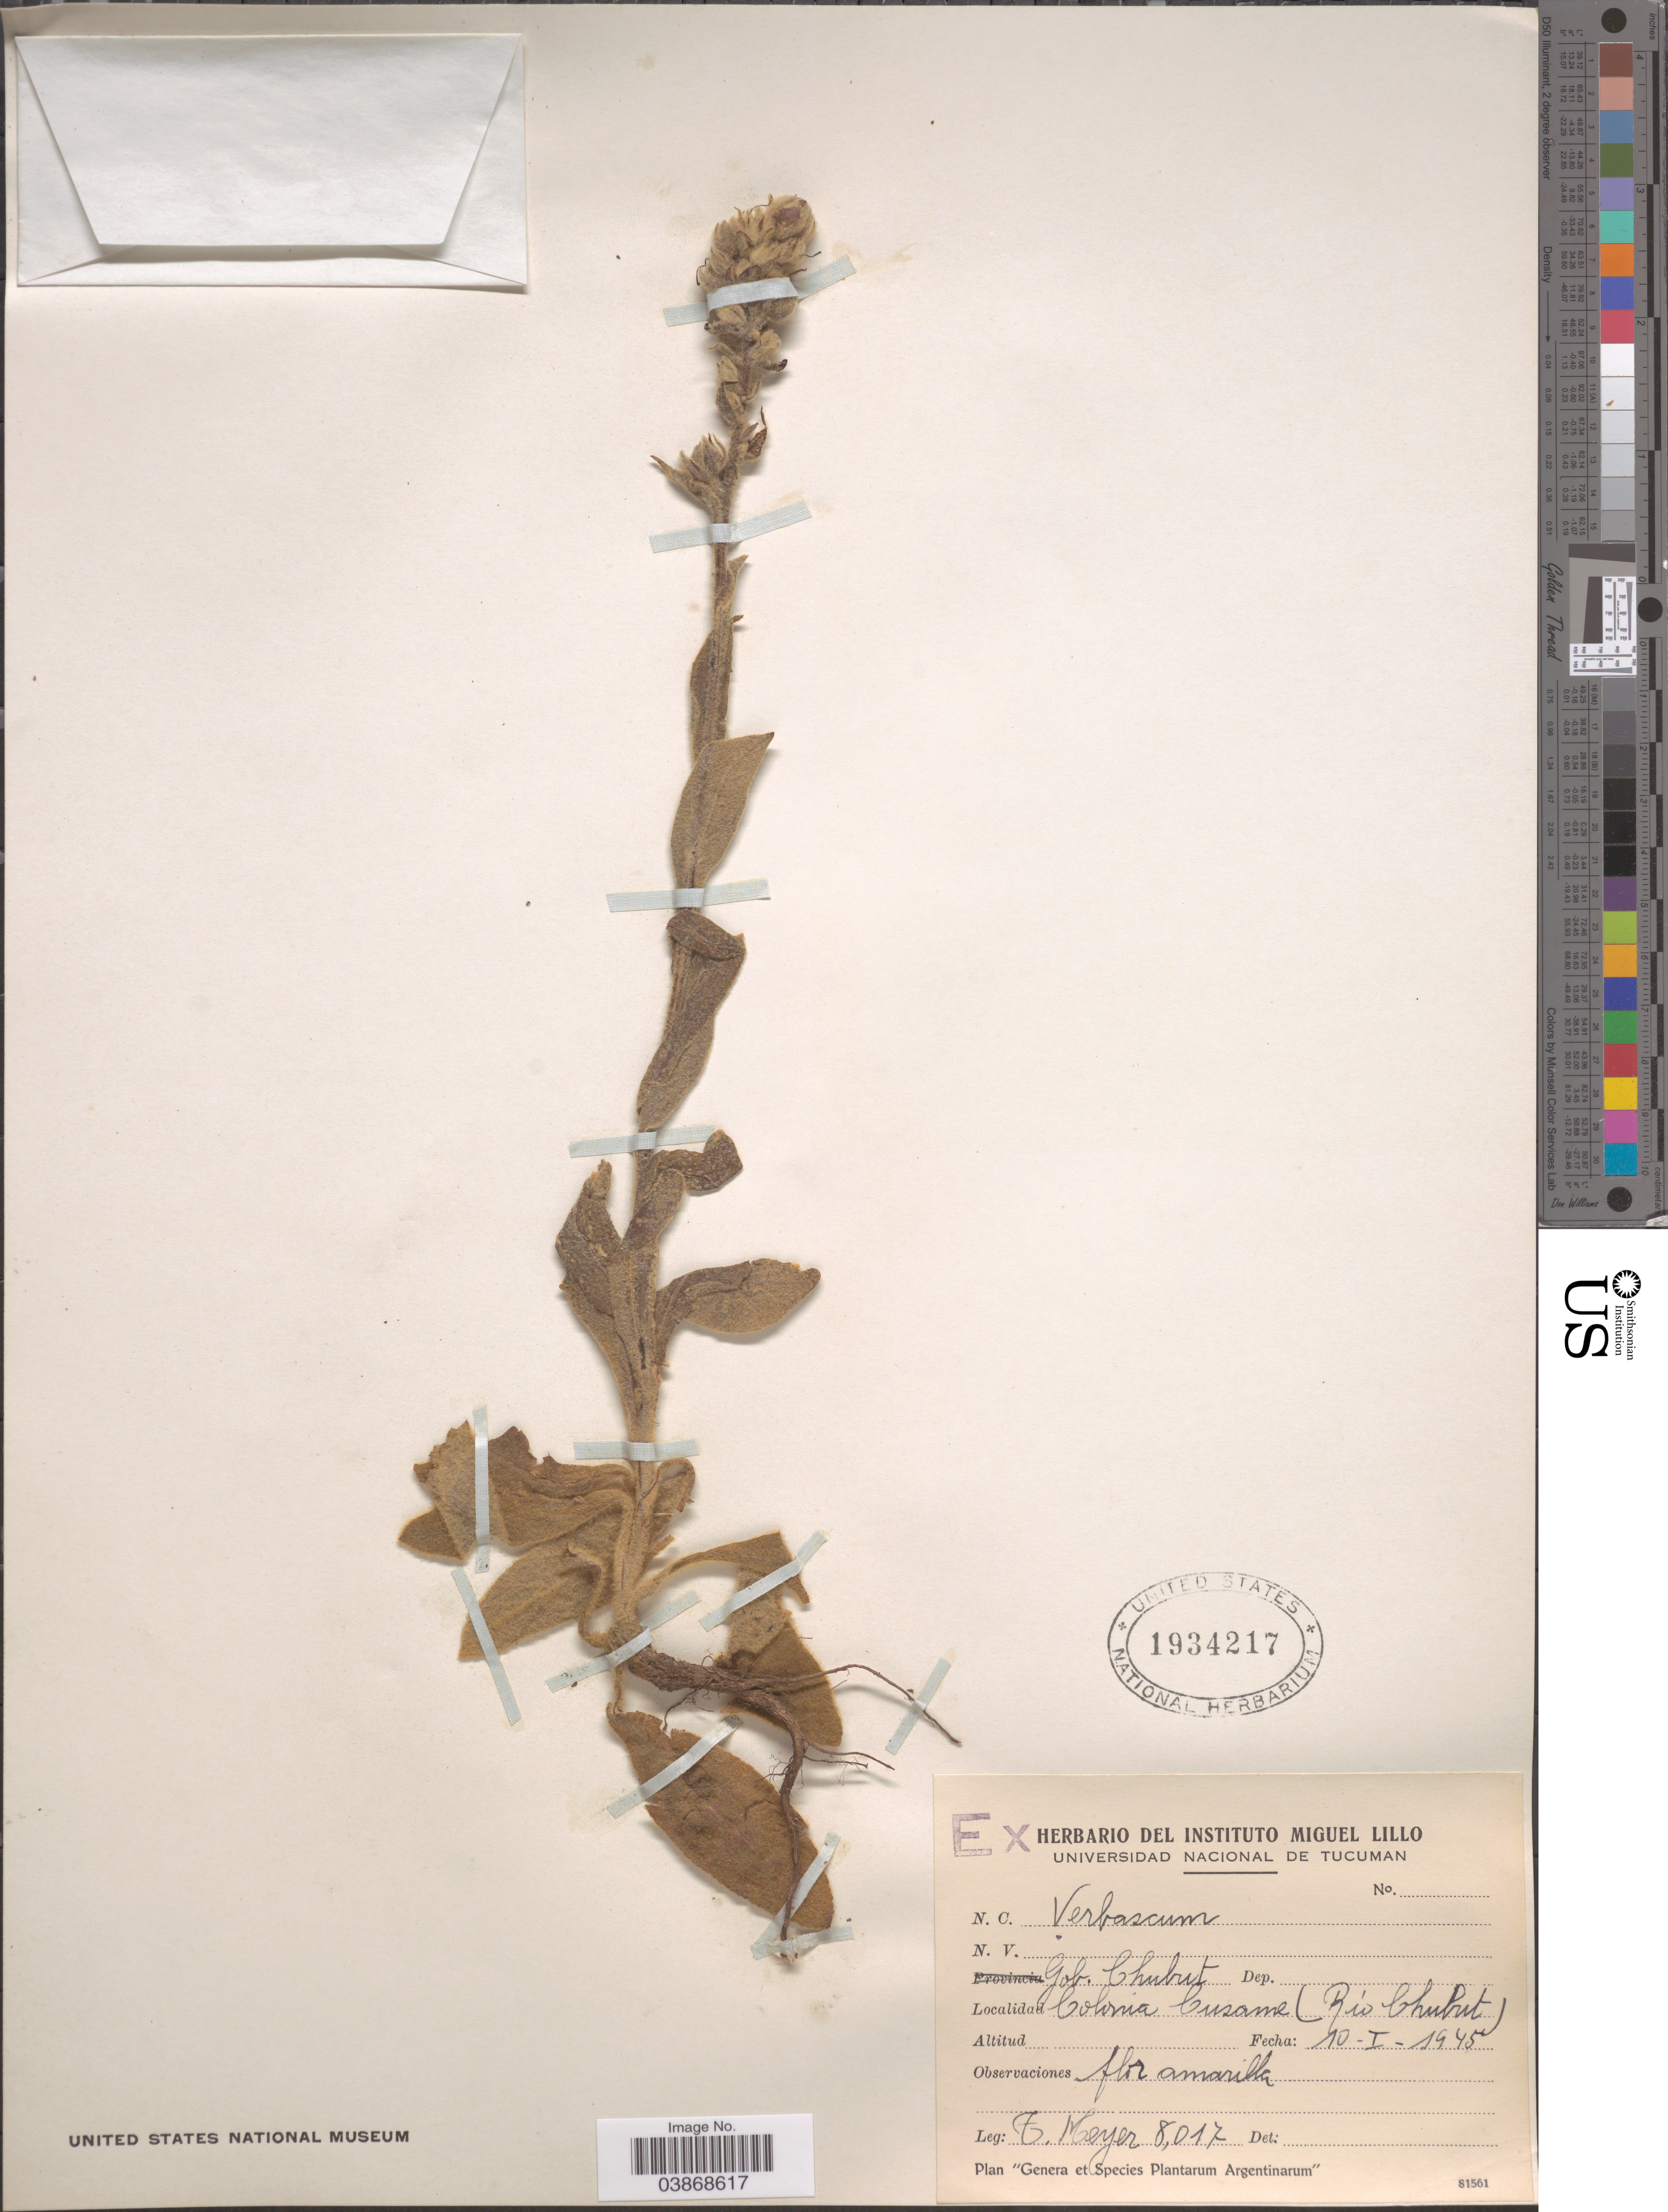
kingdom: Plantae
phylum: Tracheophyta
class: Magnoliopsida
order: Lamiales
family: Scrophulariaceae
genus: Verbascum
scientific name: Verbascum sp.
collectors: F. Meyer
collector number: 8017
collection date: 1945-01-10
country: Argentina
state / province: Tucuman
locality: Gob. Chubut. Colonia Cusame (Rio Chubut).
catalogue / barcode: US 1934217